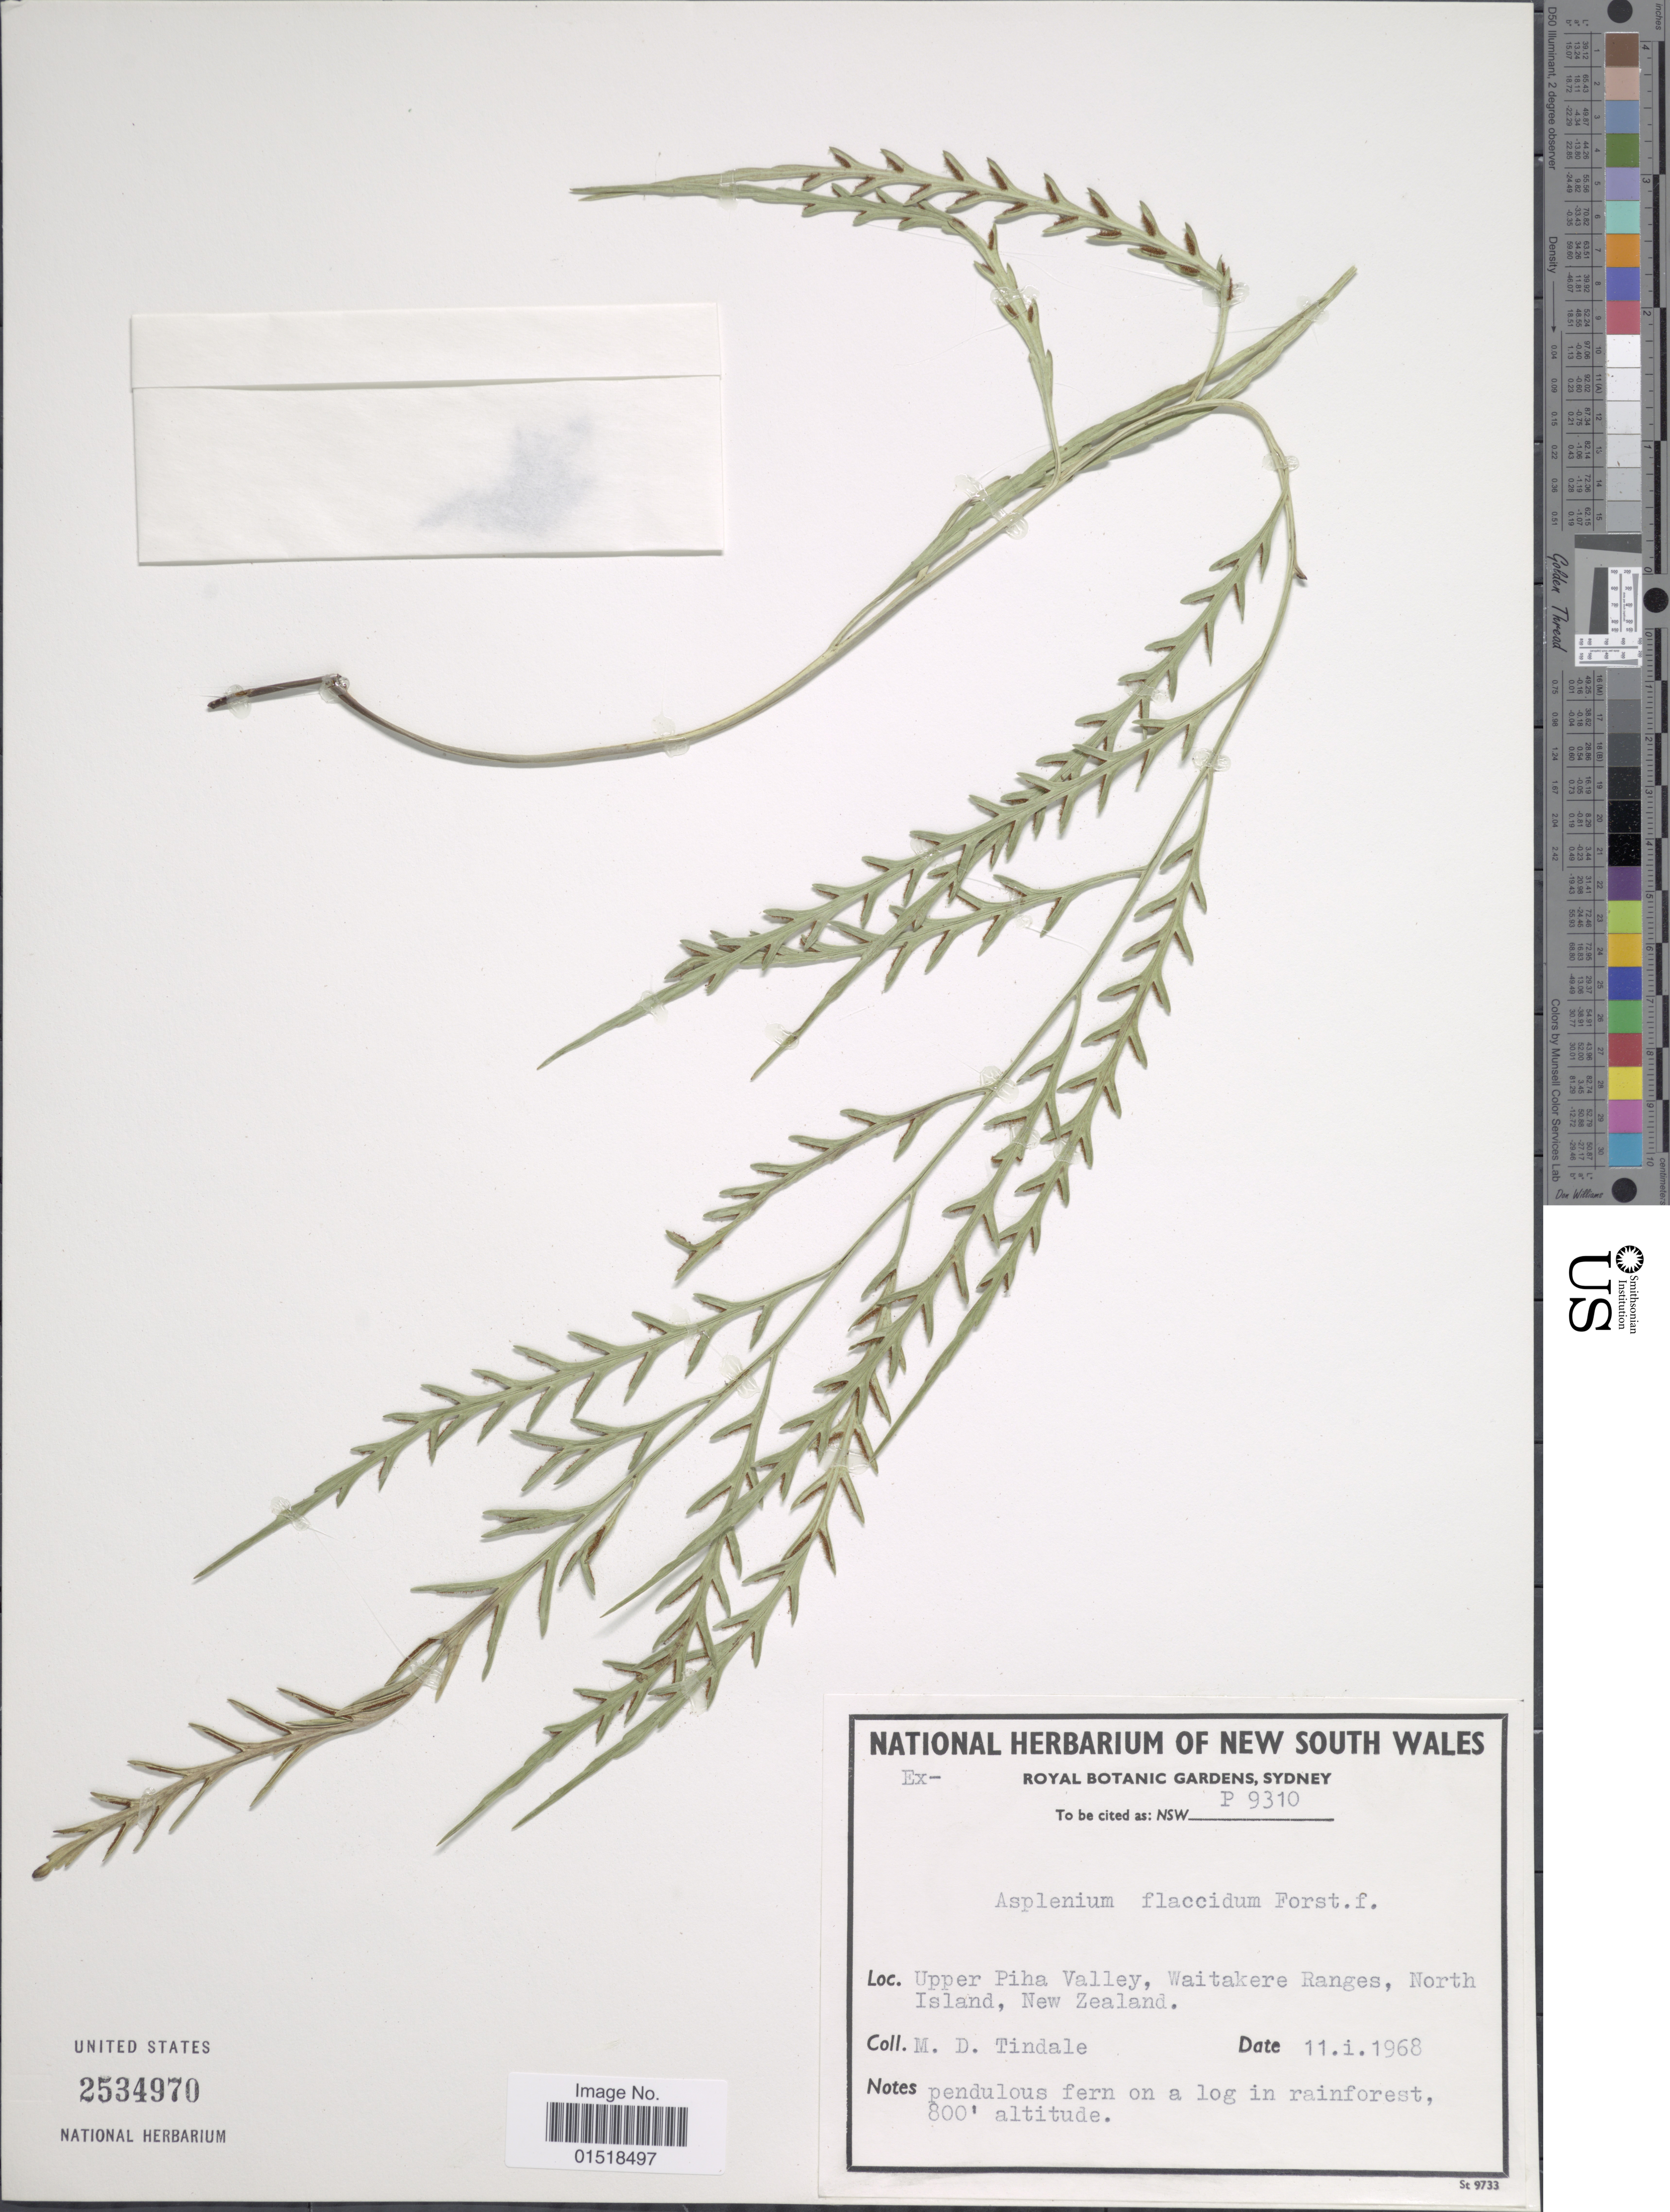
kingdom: Plantae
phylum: Tracheophyta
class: Polypodiopsida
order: Polypodiales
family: Aspleniaceae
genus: Asplenium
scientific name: Asplenium flaccidum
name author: Bonap.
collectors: M. D. Tindale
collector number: P 9310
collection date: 1968-01-11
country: New Zealand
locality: Upper Piha Valley, Waitakere Ranges, North Island.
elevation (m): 244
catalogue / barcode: US 2534970